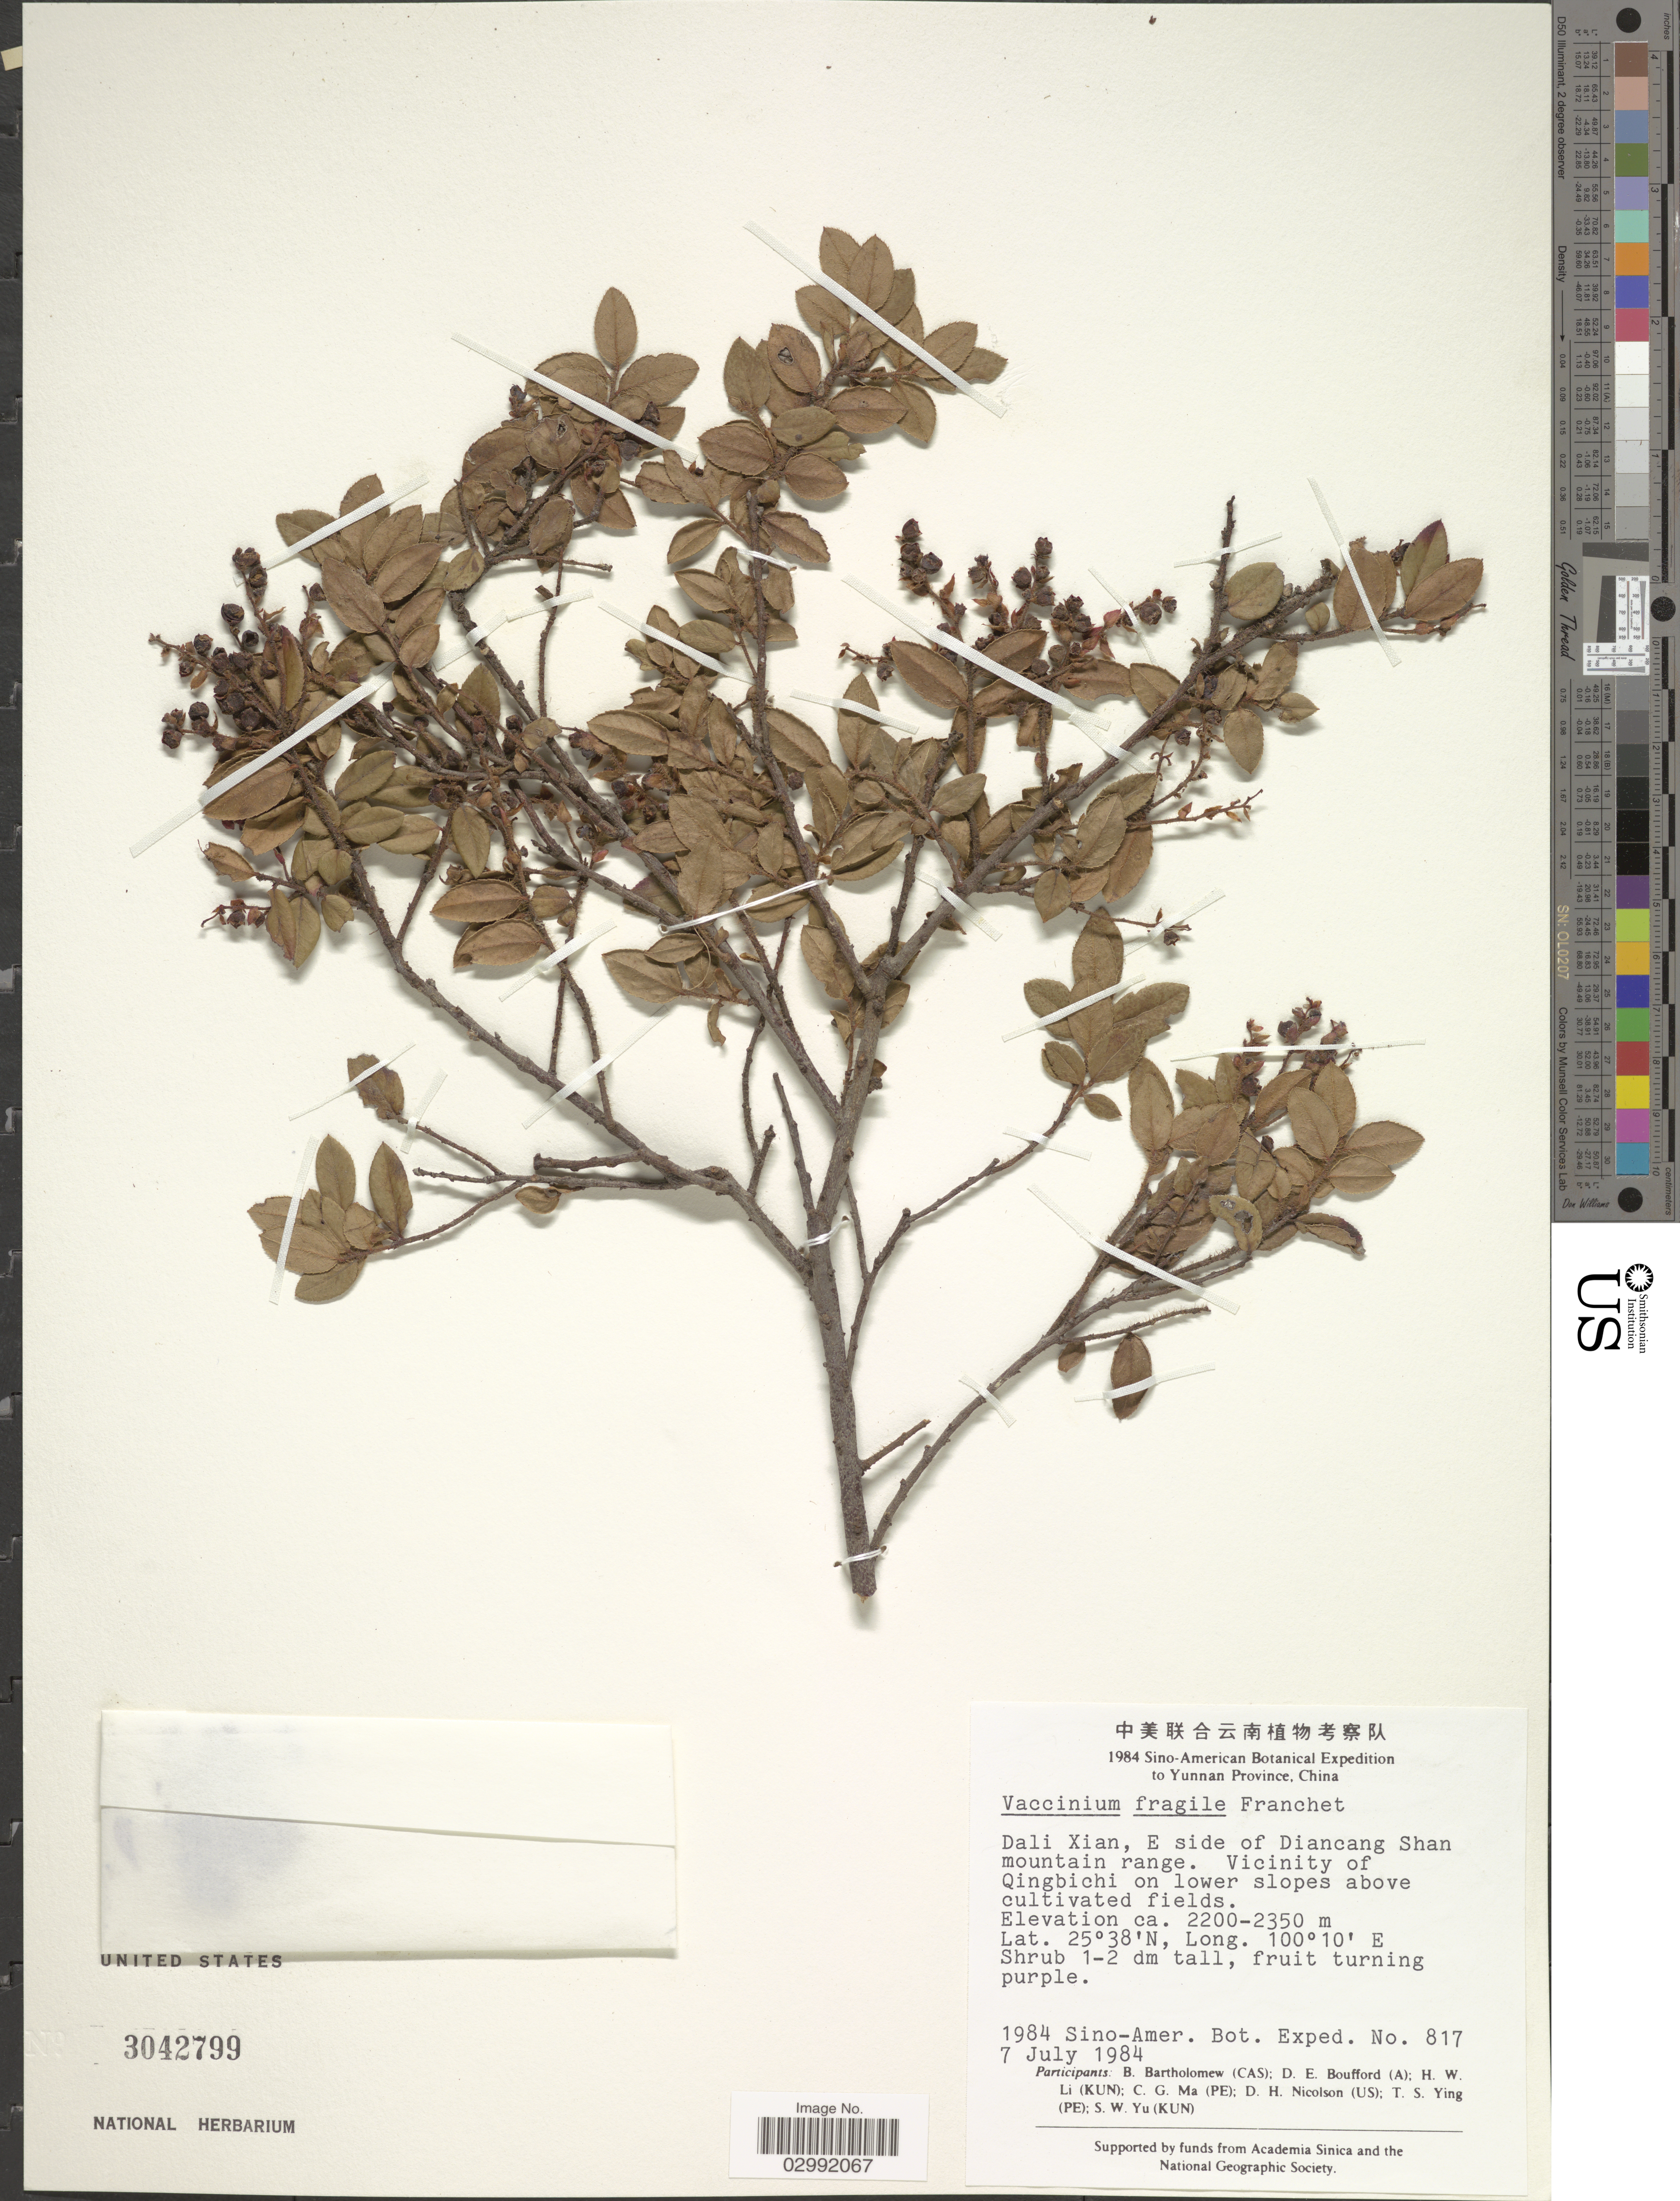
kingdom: Plantae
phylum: Tracheophyta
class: Magnoliopsida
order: Ericales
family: Ericaceae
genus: Vaccinium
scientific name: Vaccinium fragile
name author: Franch.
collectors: Sino-Amer. Bot. Exped. 1984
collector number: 817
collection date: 1984-07-07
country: China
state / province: Yunnan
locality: Dali Xian, E side of Diancang Shan mountain range. Vicinity of Qingbichi on lower slopes above cultivated fields.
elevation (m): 2200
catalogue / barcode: US 3042799